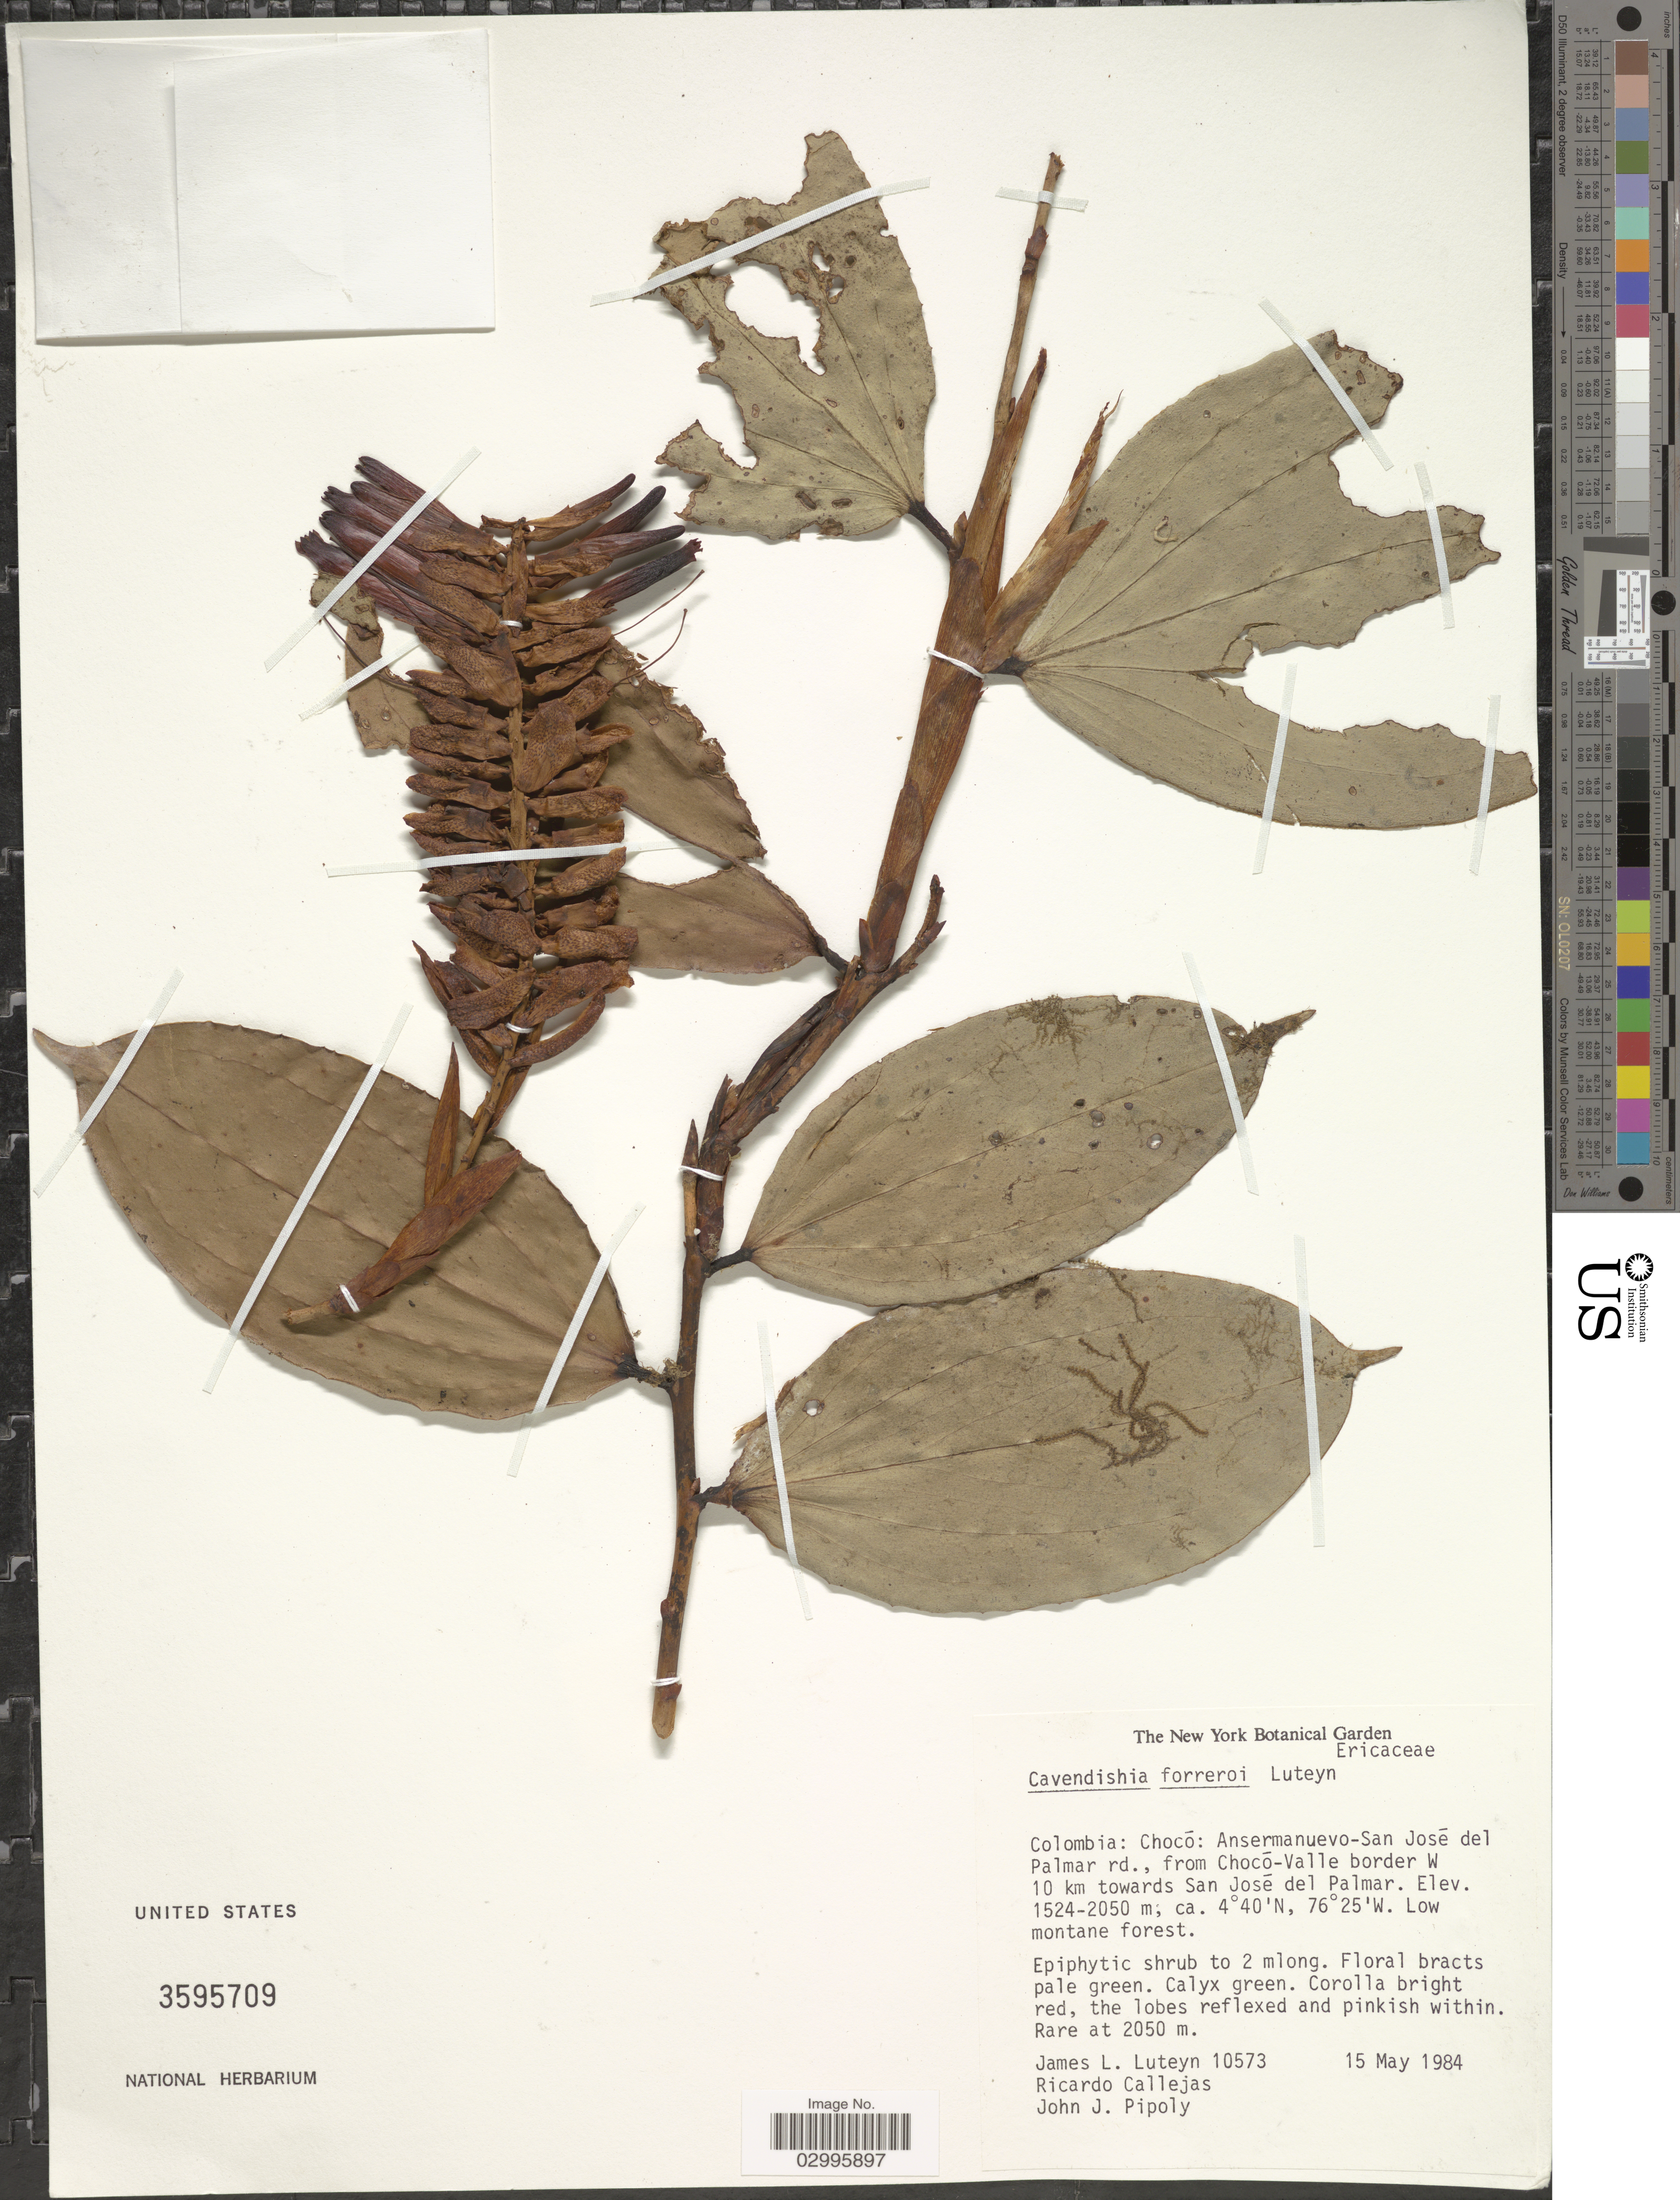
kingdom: Plantae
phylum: Tracheophyta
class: Magnoliopsida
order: Ericales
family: Ericaceae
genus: Cavendishia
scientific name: Cavendishia foreroi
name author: Luteyn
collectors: J. Luteyn, R. Callejas & J. J. Pipoly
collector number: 10573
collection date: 1984-05-15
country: Colombia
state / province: Chocó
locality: Ansermanuevo-San José del Palmar rd., from Chocó-Valle border W 10 km towards San José del Palmar.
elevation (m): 1524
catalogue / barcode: US 3595709